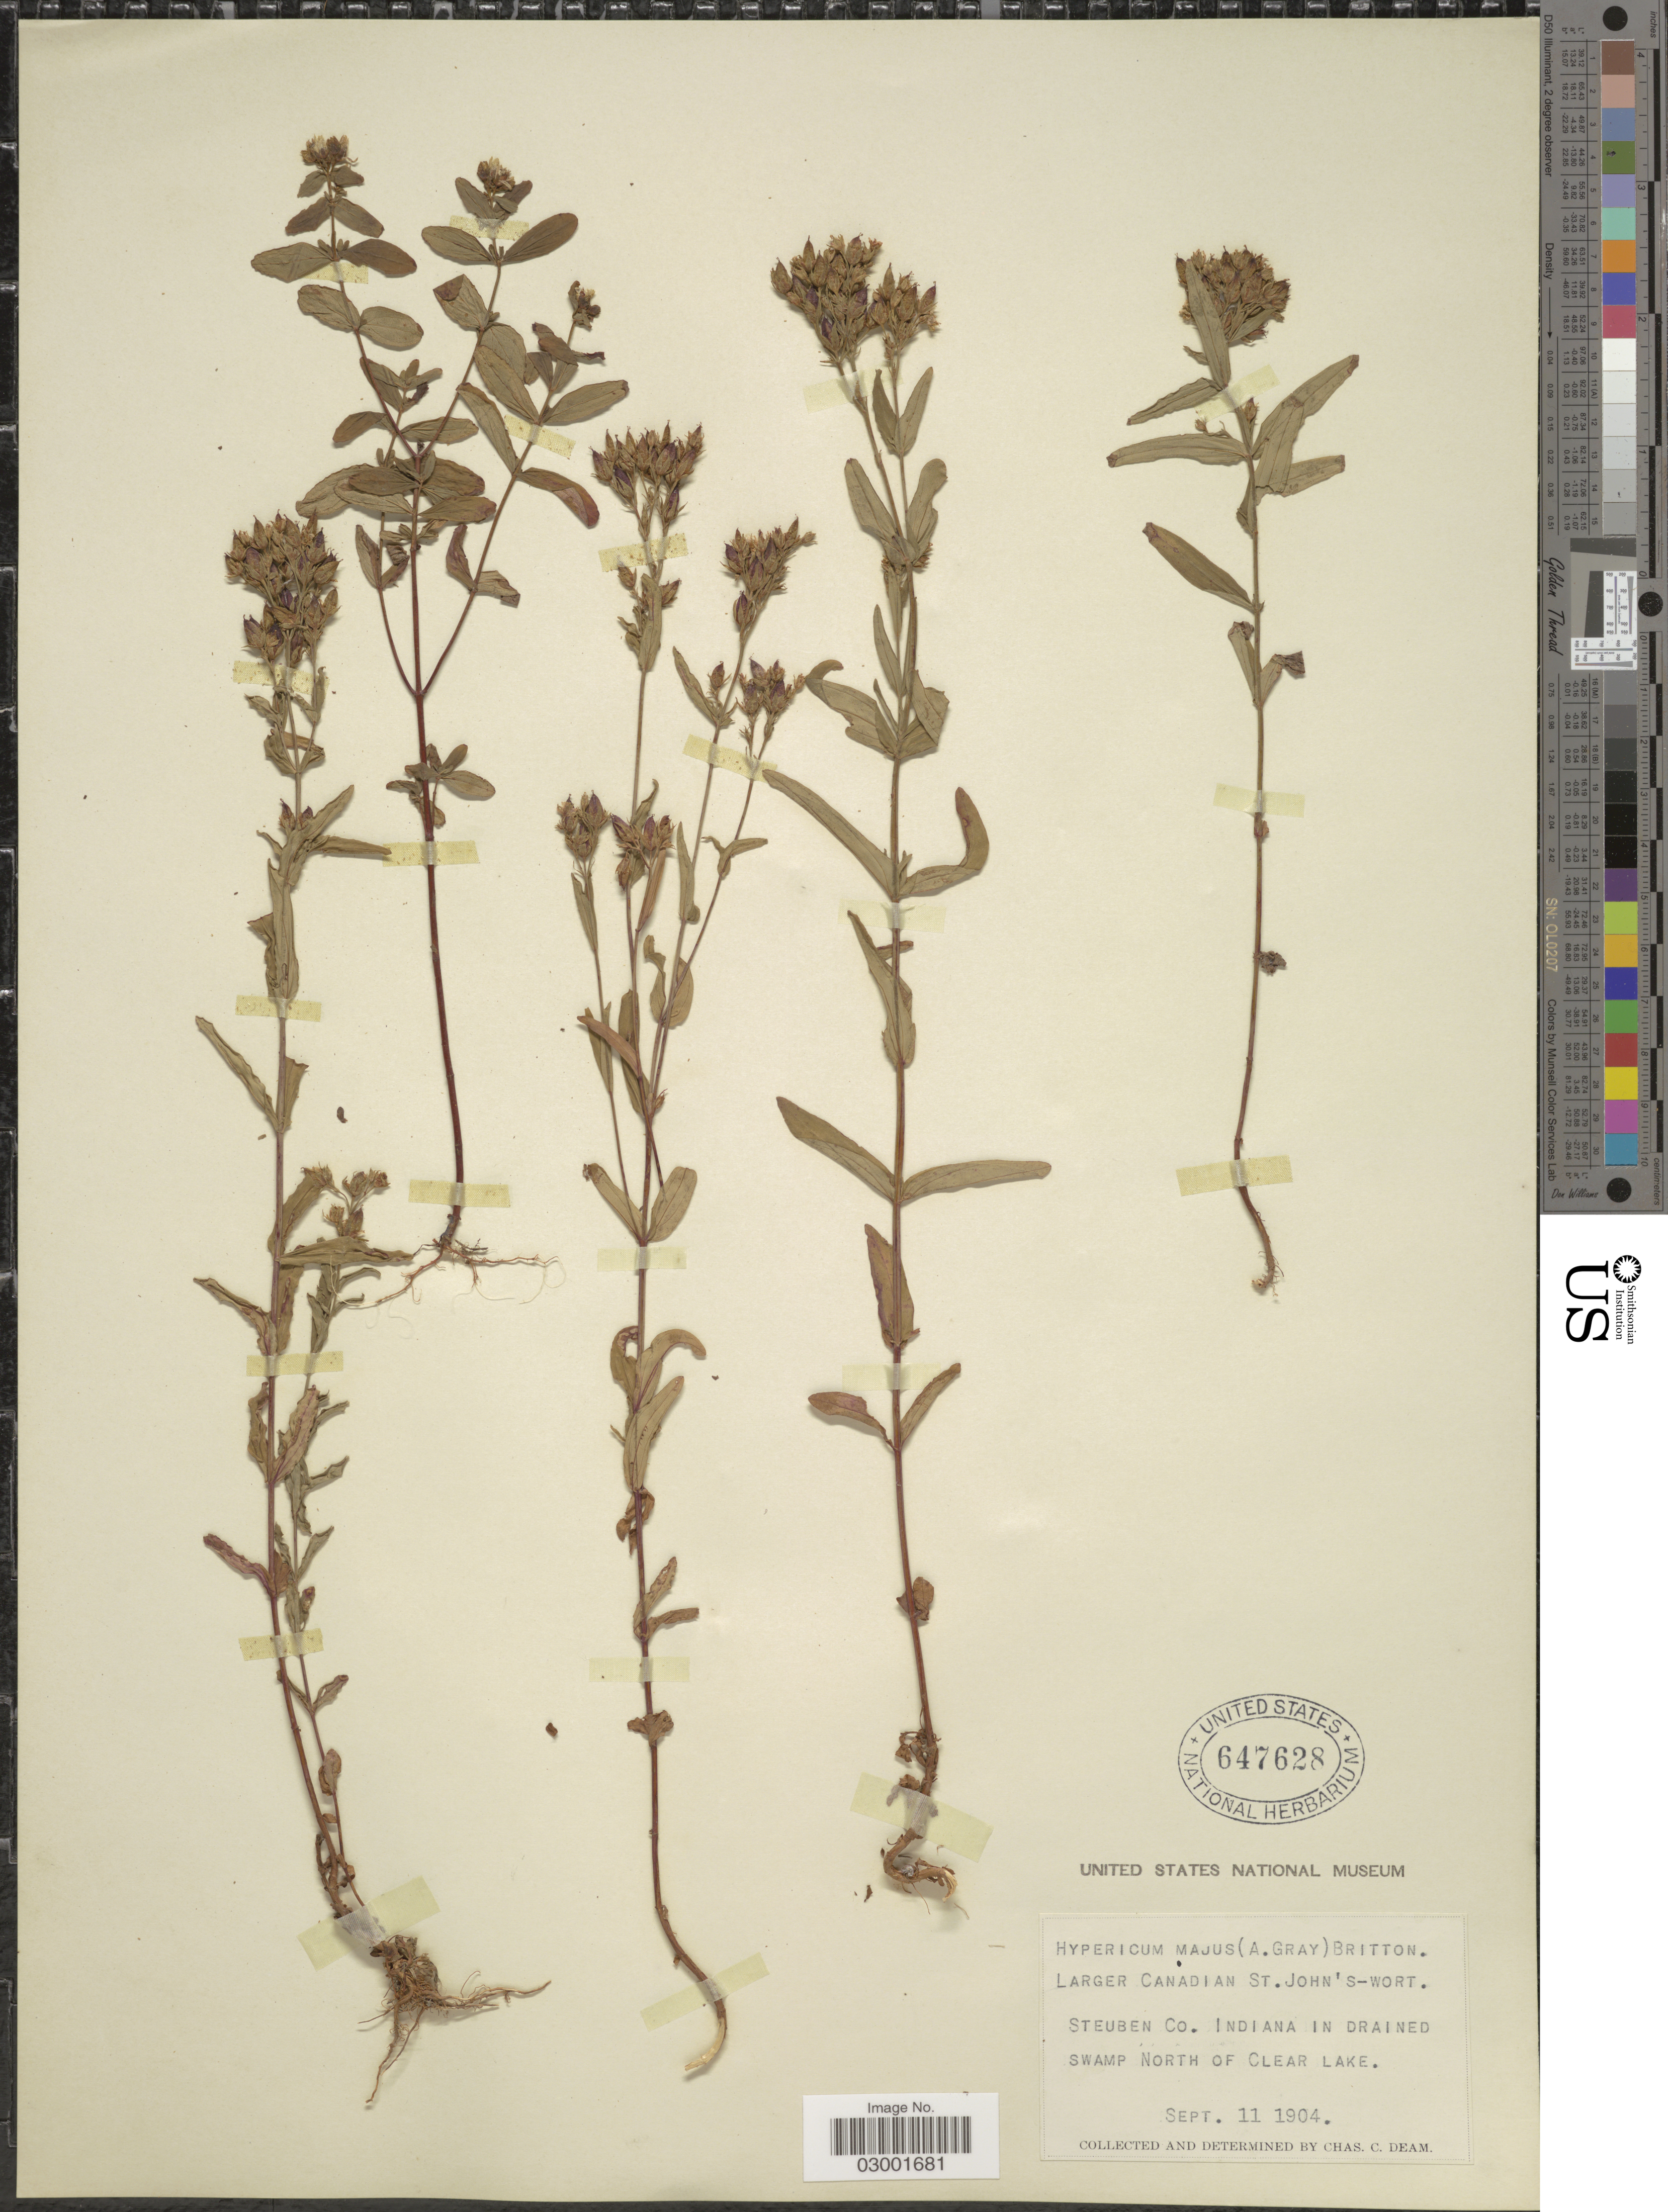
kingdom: Plantae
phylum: Tracheophyta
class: Magnoliopsida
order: Malpighiales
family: Hypericaceae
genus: Hypericum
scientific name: Hypericum majus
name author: (A. Gray) Britton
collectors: C. C. Deam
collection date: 1904-09-11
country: United States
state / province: Indiana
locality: Steuben Co. Indiana in drained swamp North of Clear Lake.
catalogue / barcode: US 647628